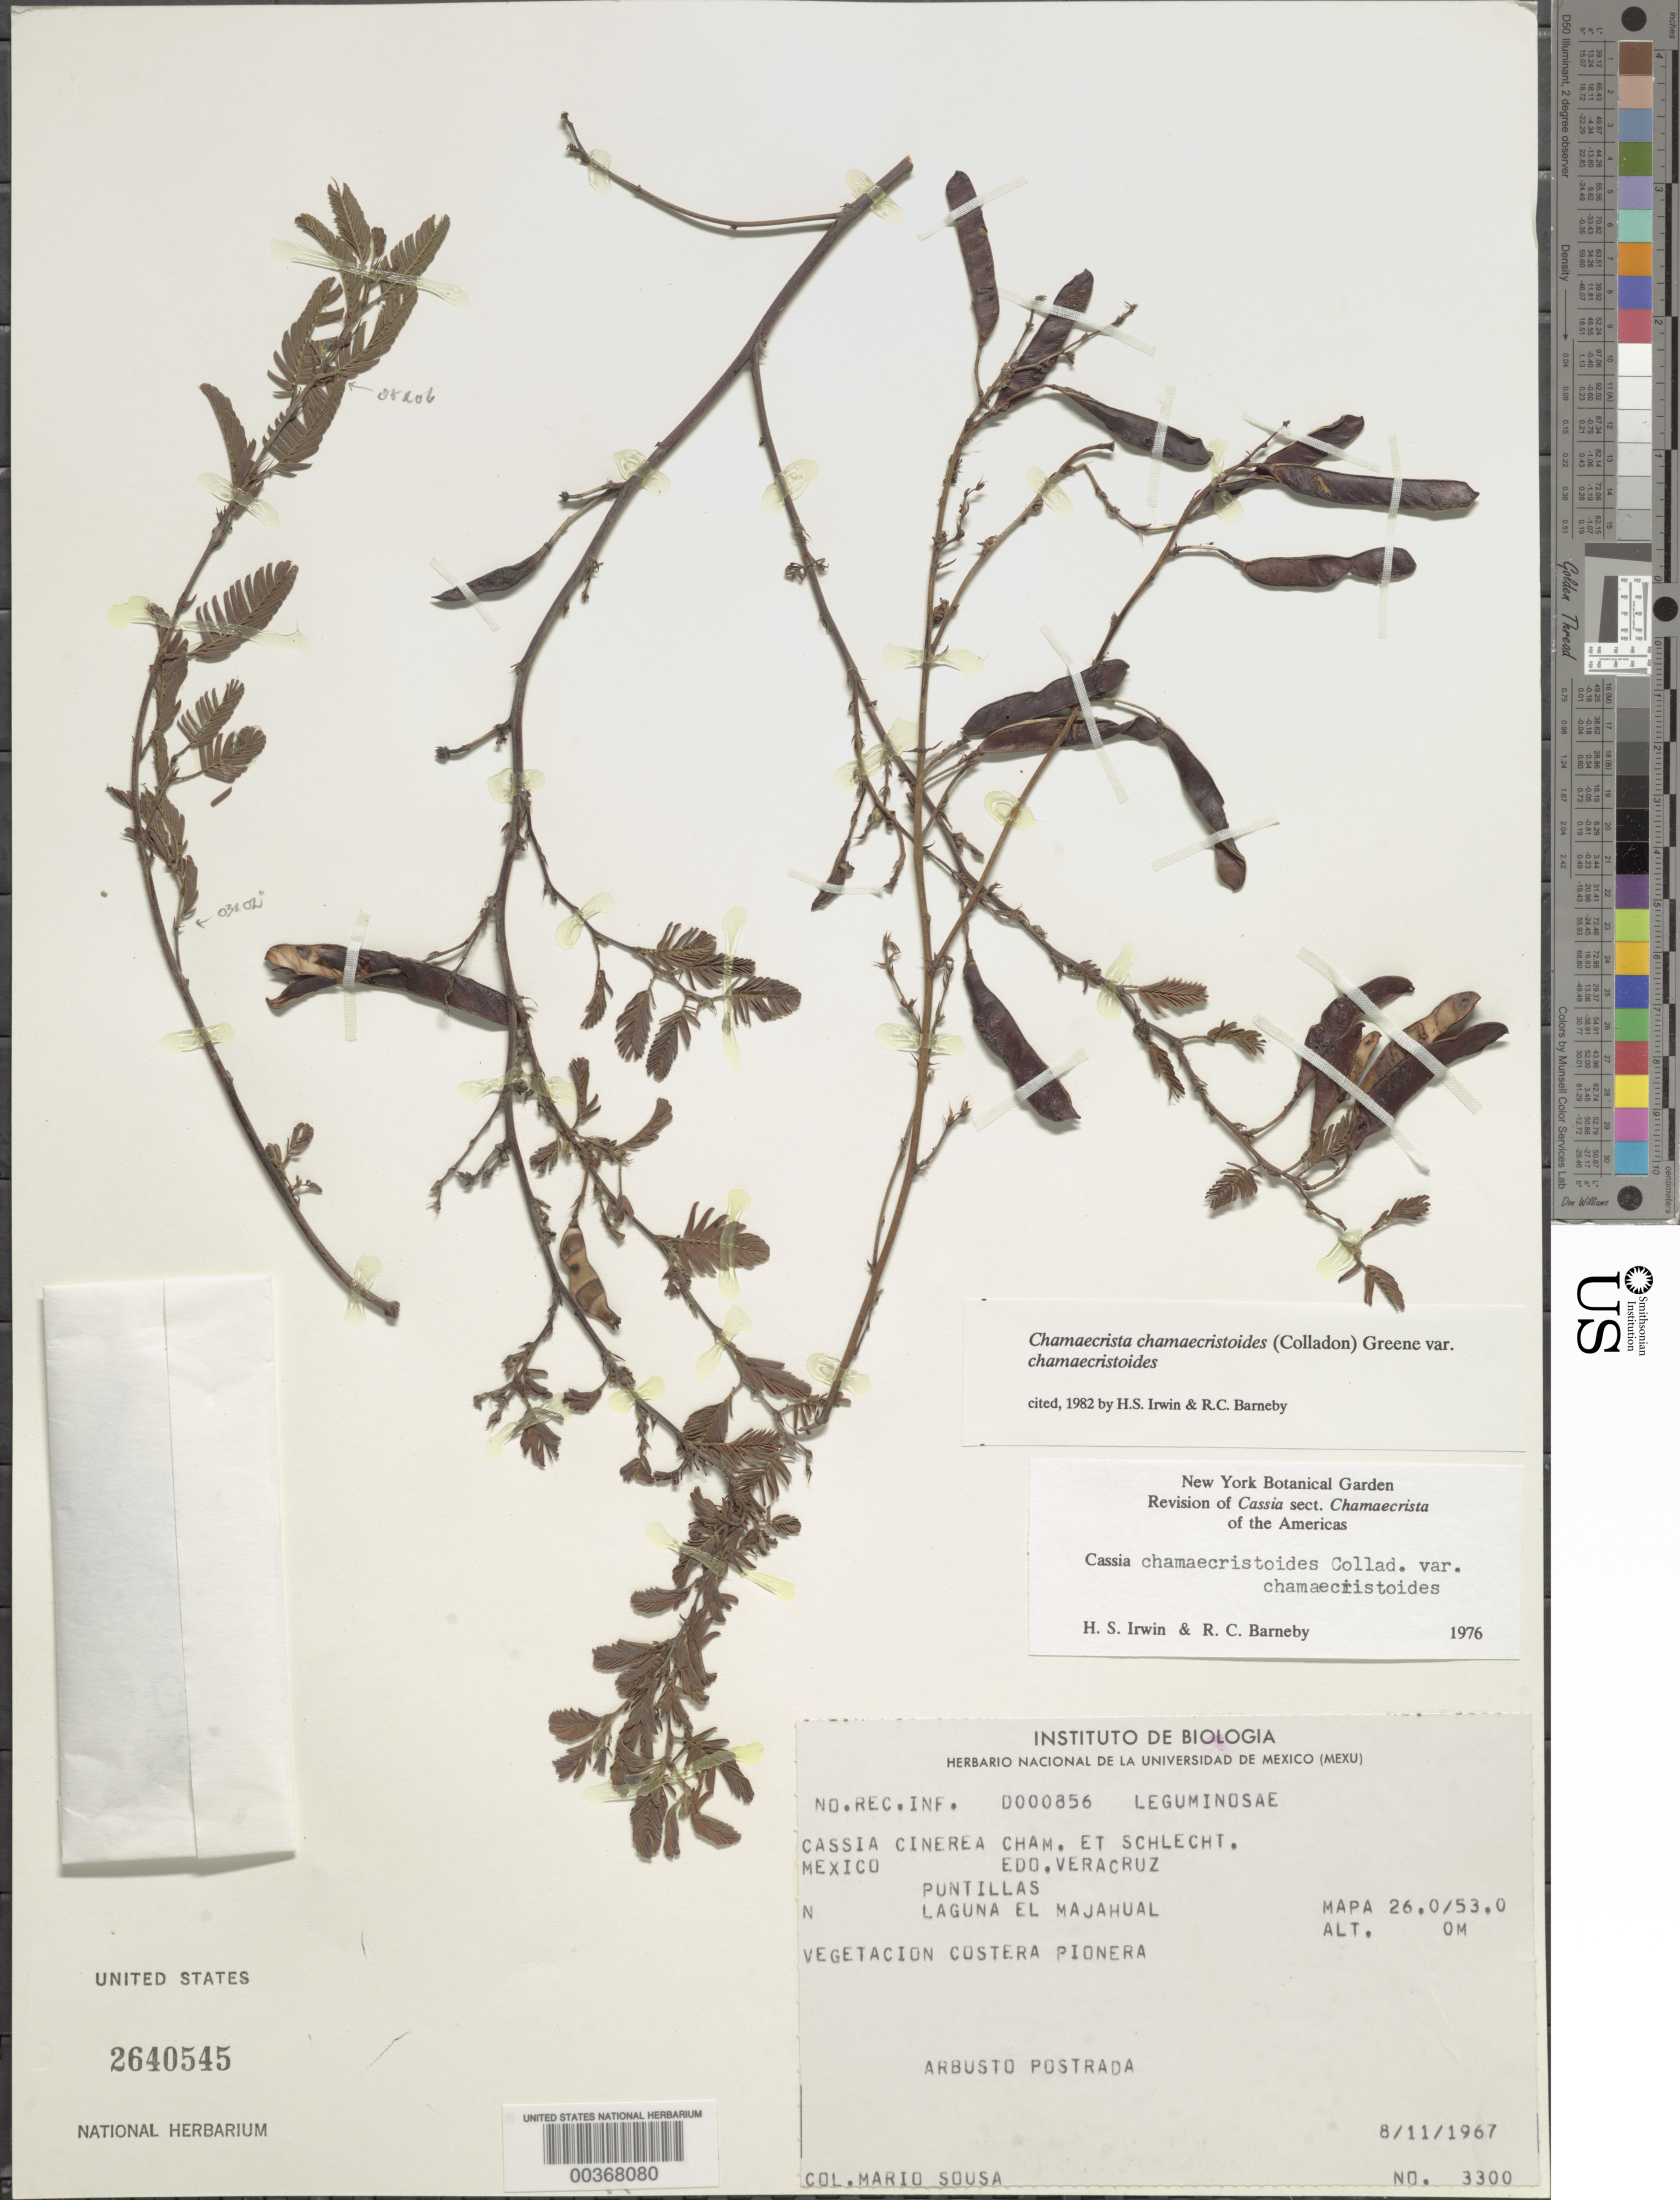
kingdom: Plantae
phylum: Tracheophyta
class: Magnoliopsida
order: Fabales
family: Fabaceae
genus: Chamaecrista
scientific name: Chamaecrista chamaecristoides var. chamaecristoides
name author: (Collad.) Greene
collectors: M. Sousa S.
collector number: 3300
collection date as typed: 08 Nov 1967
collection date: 1967-11-08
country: Mexico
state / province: Veracruz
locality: Laguna el majahual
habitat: Vegetacion costera pionera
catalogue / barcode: US 2640545